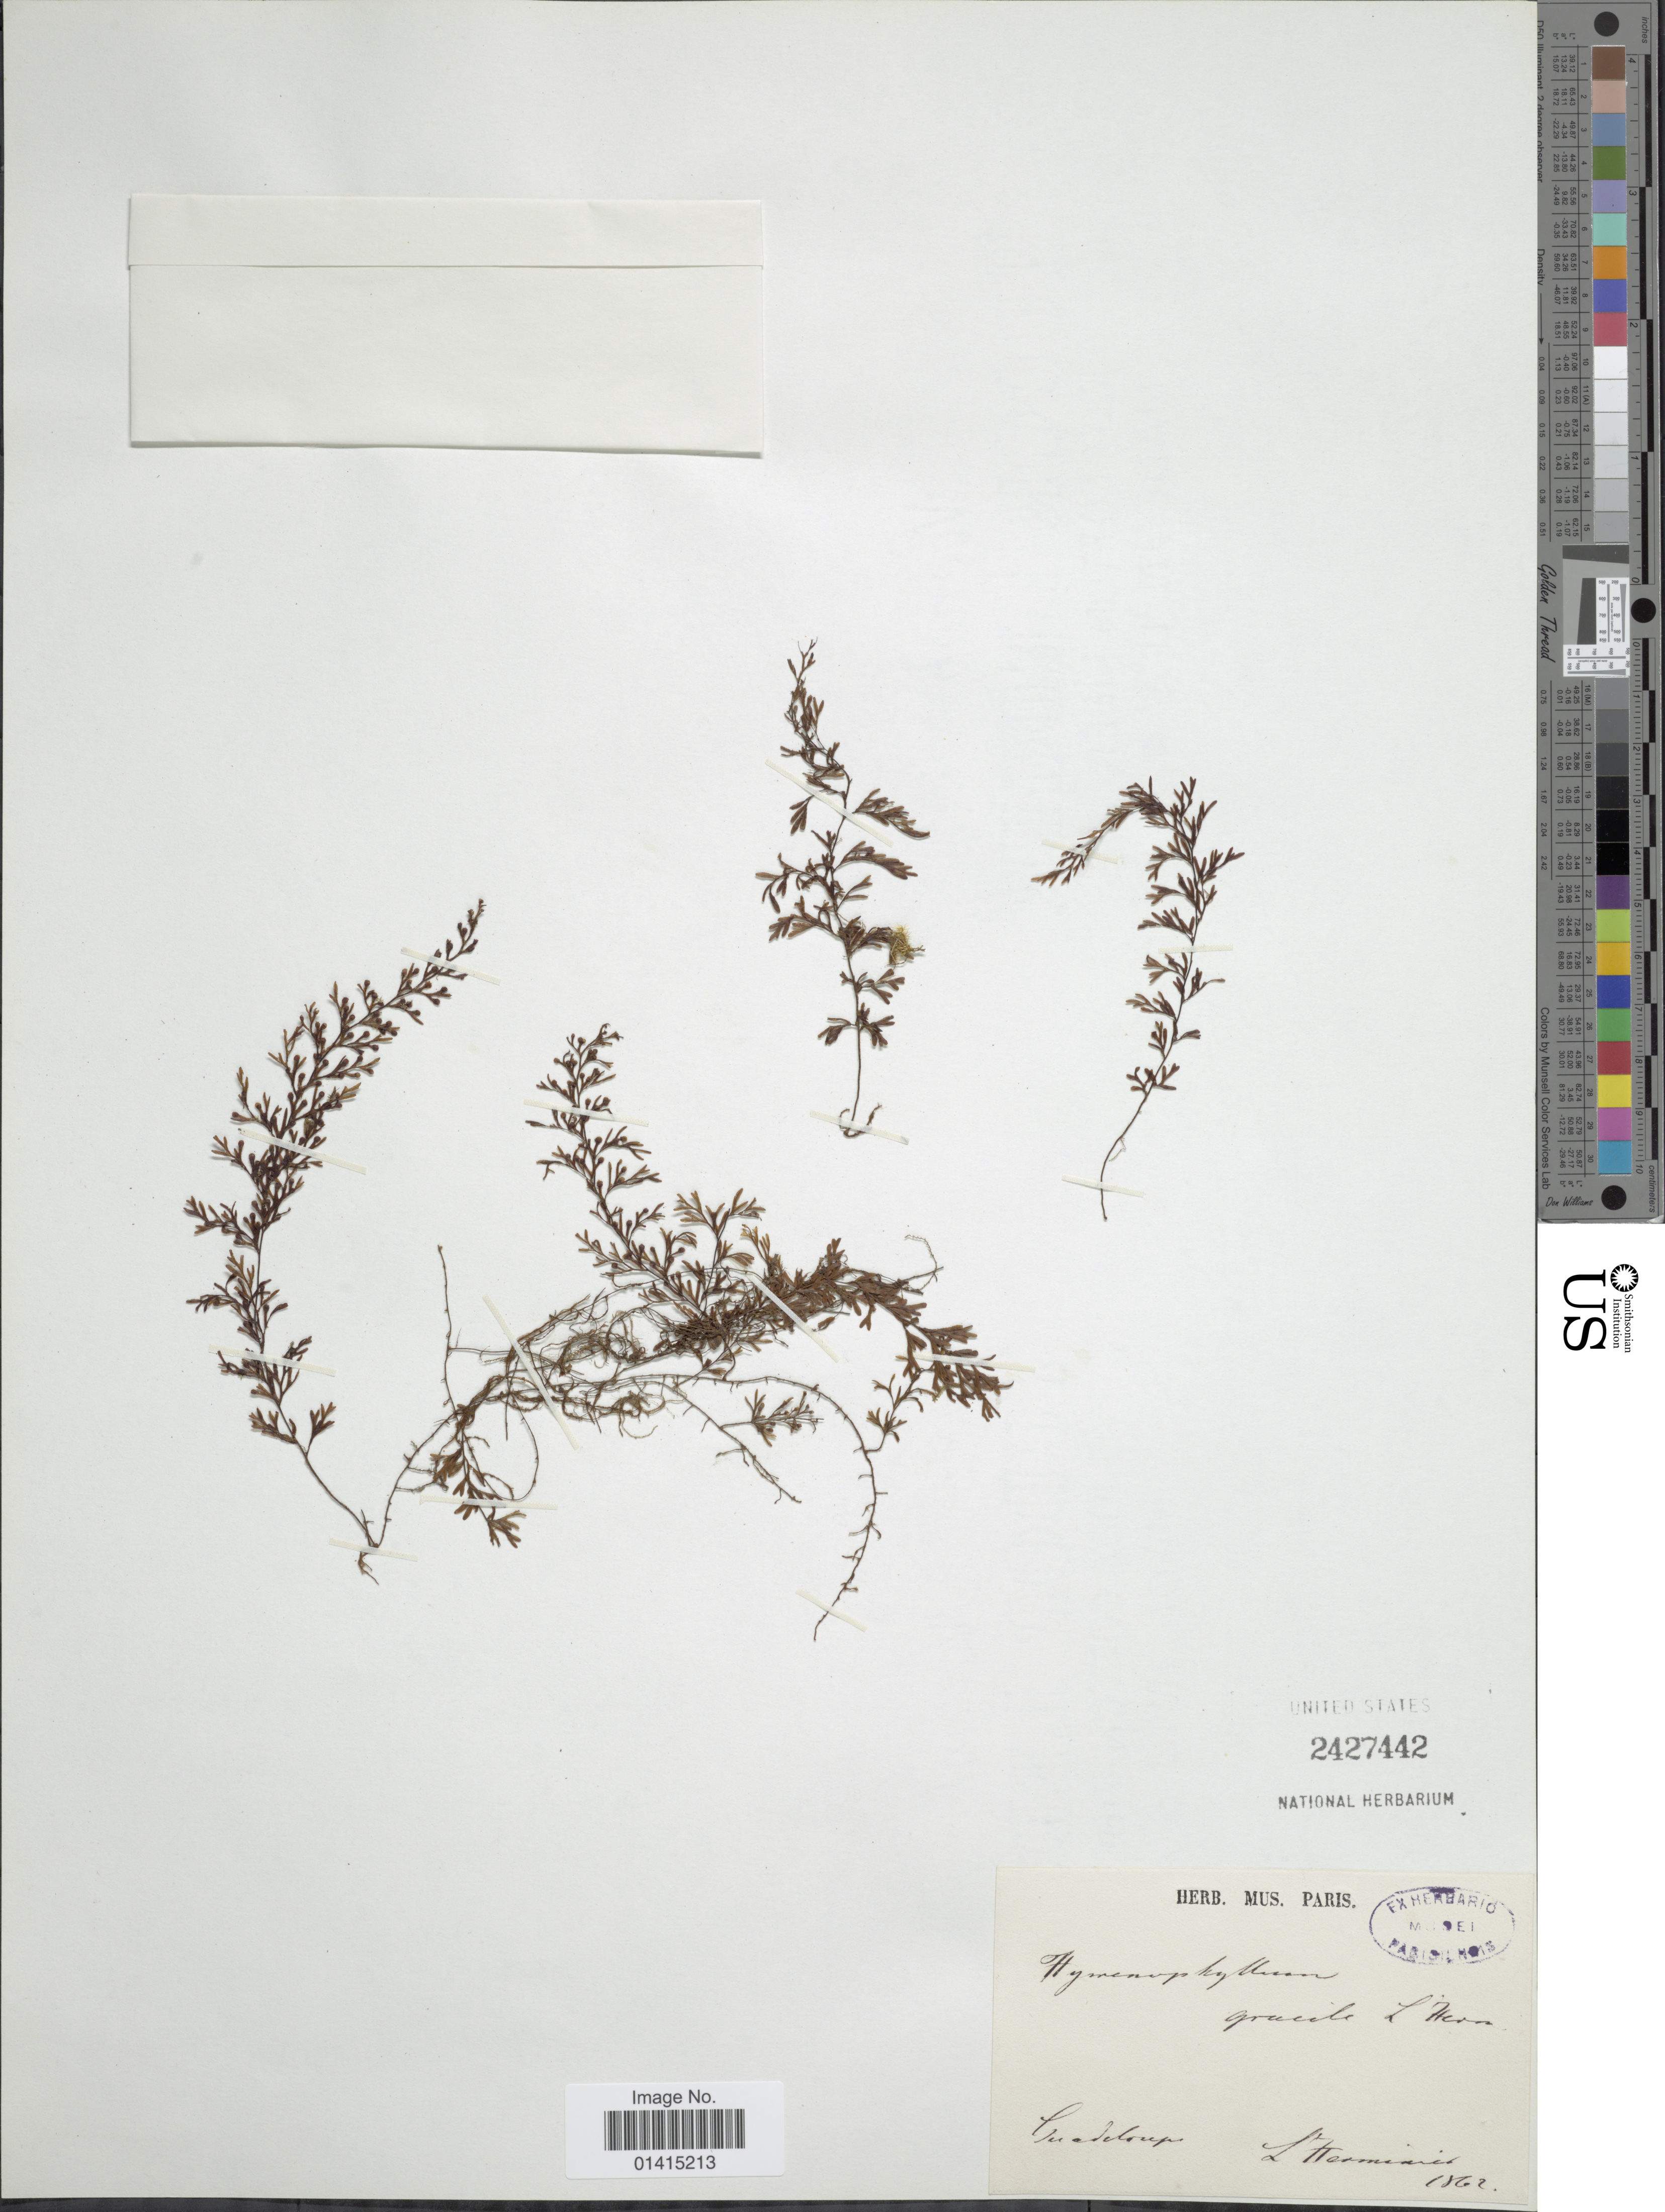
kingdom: Plantae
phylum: Tracheophyta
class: Polypodiopsida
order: Hymenophyllales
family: Hymenophyllaceae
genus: Hymenophyllum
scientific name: Hymenophyllum lineare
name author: (Sw.) Sw.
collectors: F. L'Herminier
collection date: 1862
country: Guadeloupe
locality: Guadeloupe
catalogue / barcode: US 2427442